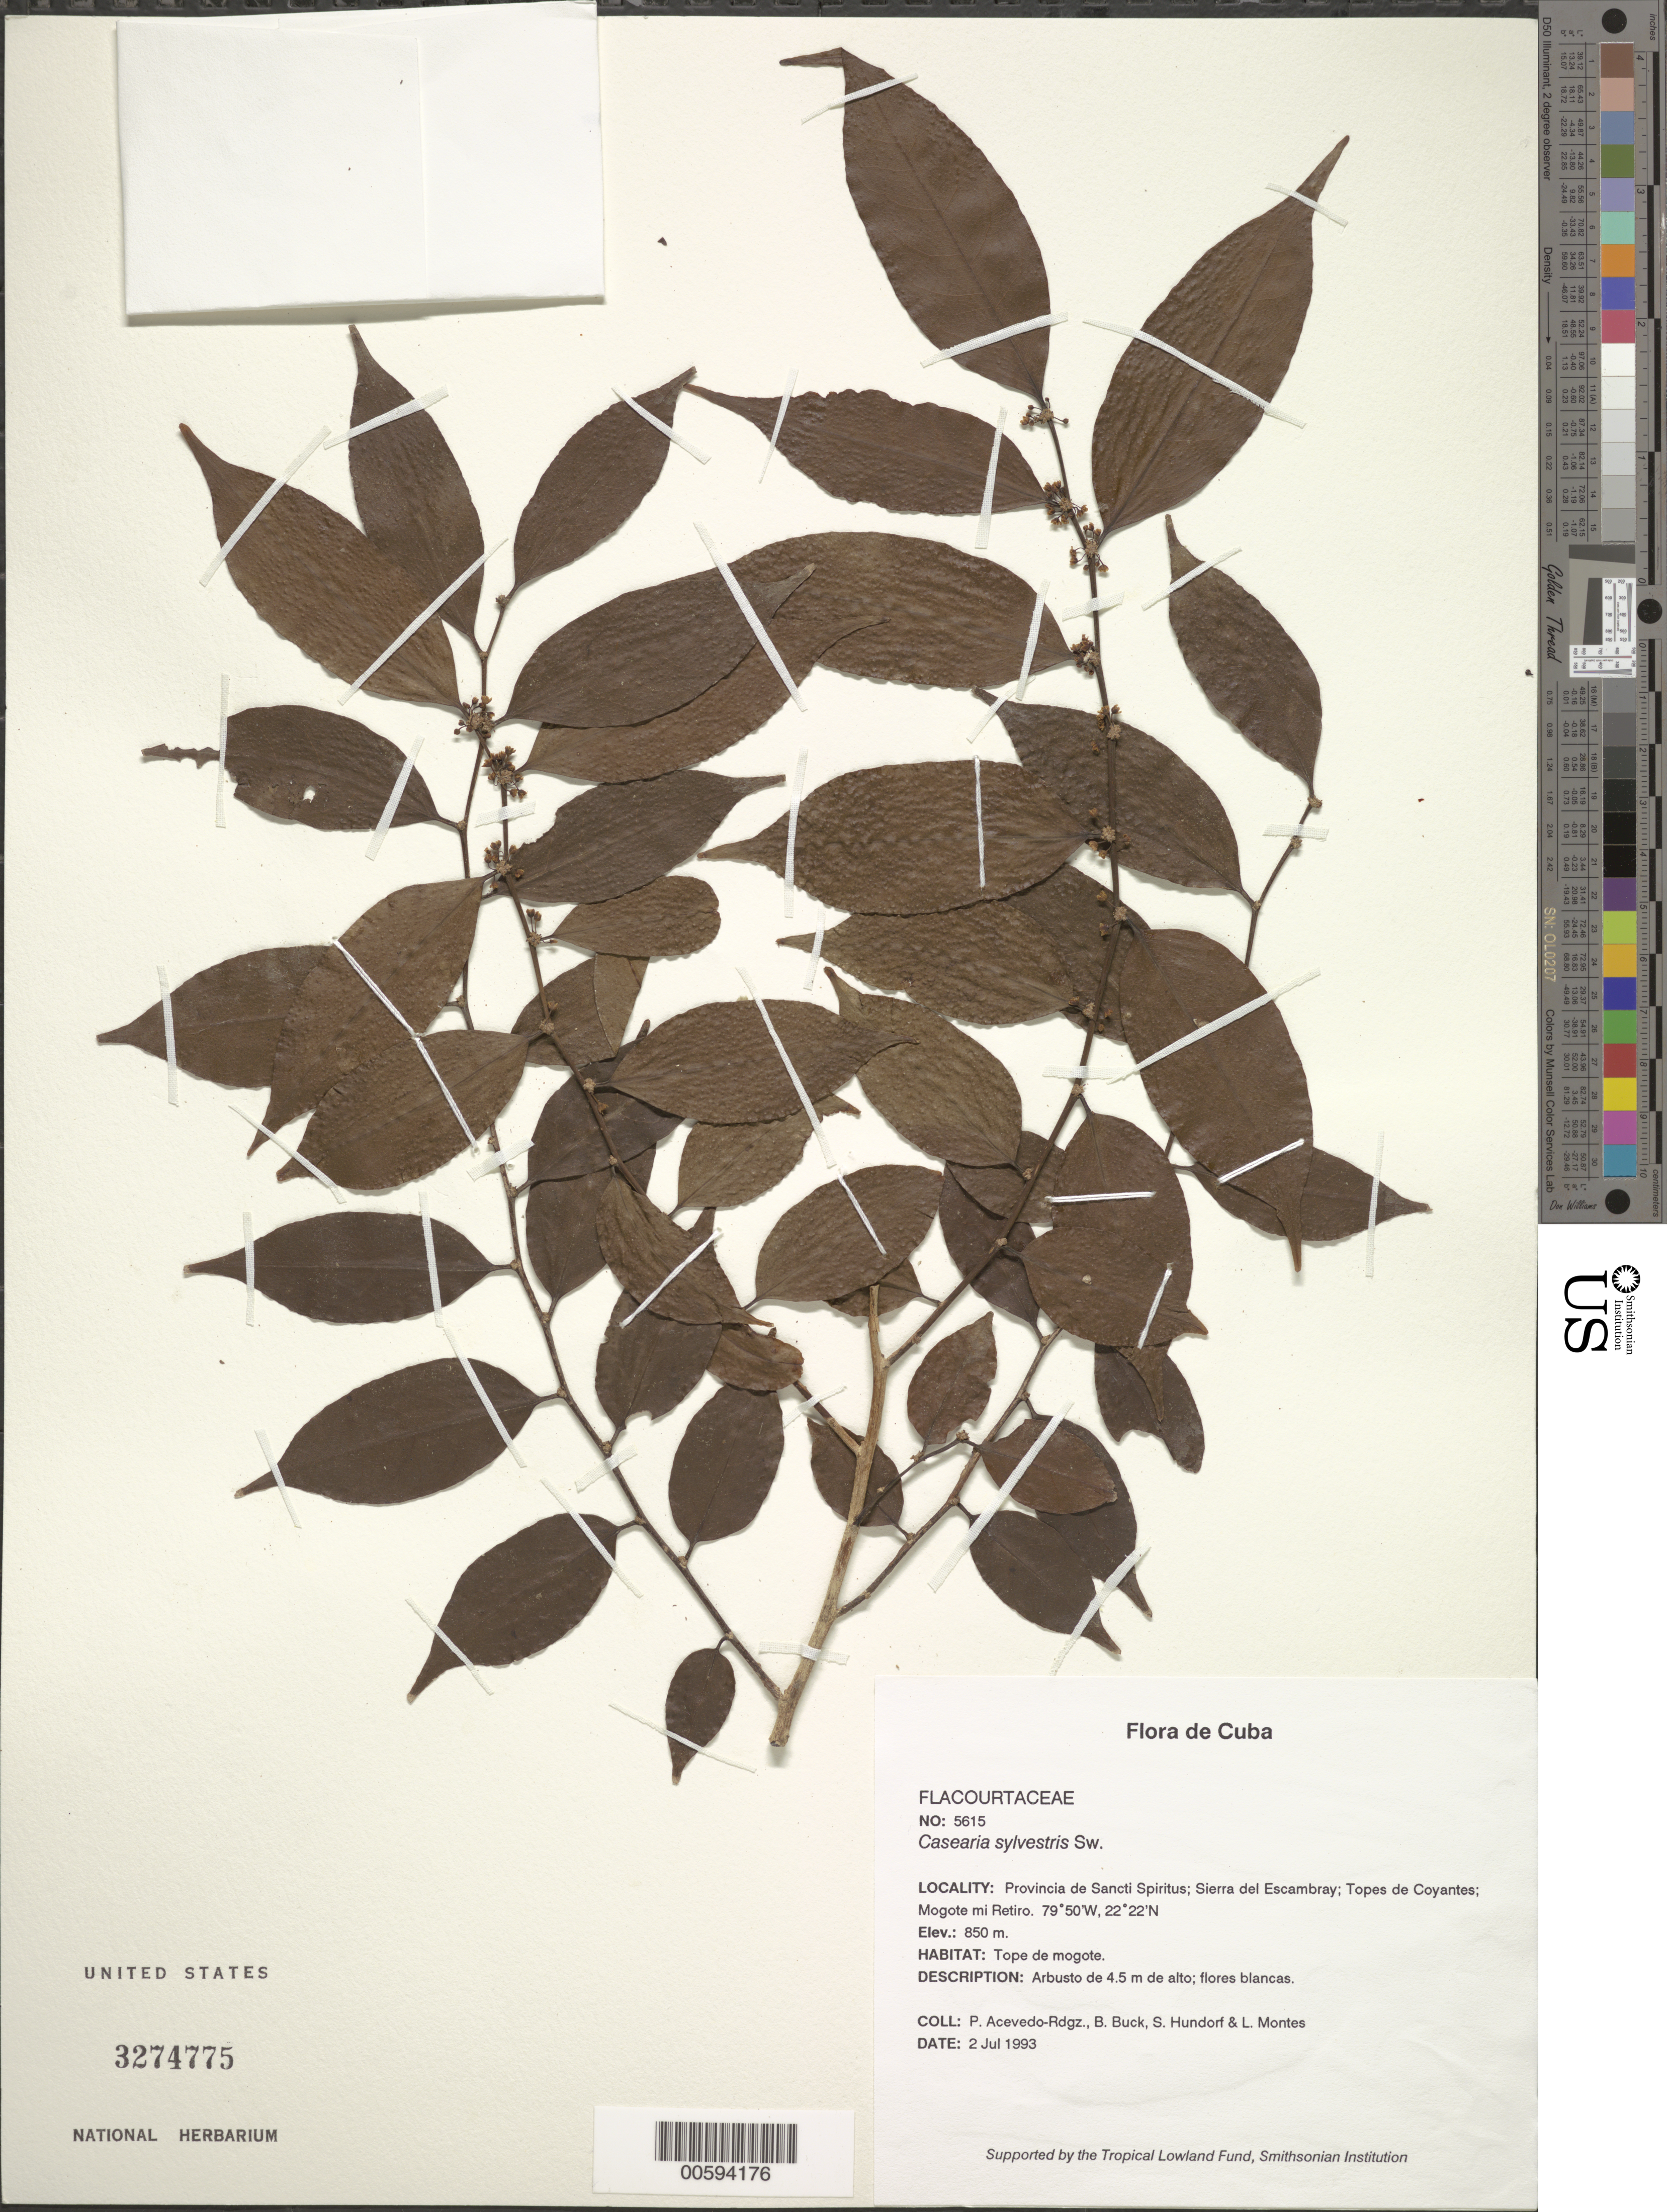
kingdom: Plantae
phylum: Tracheophyta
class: Magnoliopsida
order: Malpighiales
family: Salicaceae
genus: Casearia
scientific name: Casearia sylvestris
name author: Sw.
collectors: P. Acevedo-Rodr., B. Buck, S. Hundorf & L. Montes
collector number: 5615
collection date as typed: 02 Jul 1993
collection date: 1993-07-02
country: Cuba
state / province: Sancti Spiritus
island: Cuba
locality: Sierra del Escambray; Topes de Coyantes; Mogote mi Retiro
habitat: Tope de mogote.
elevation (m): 850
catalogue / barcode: US 3274775